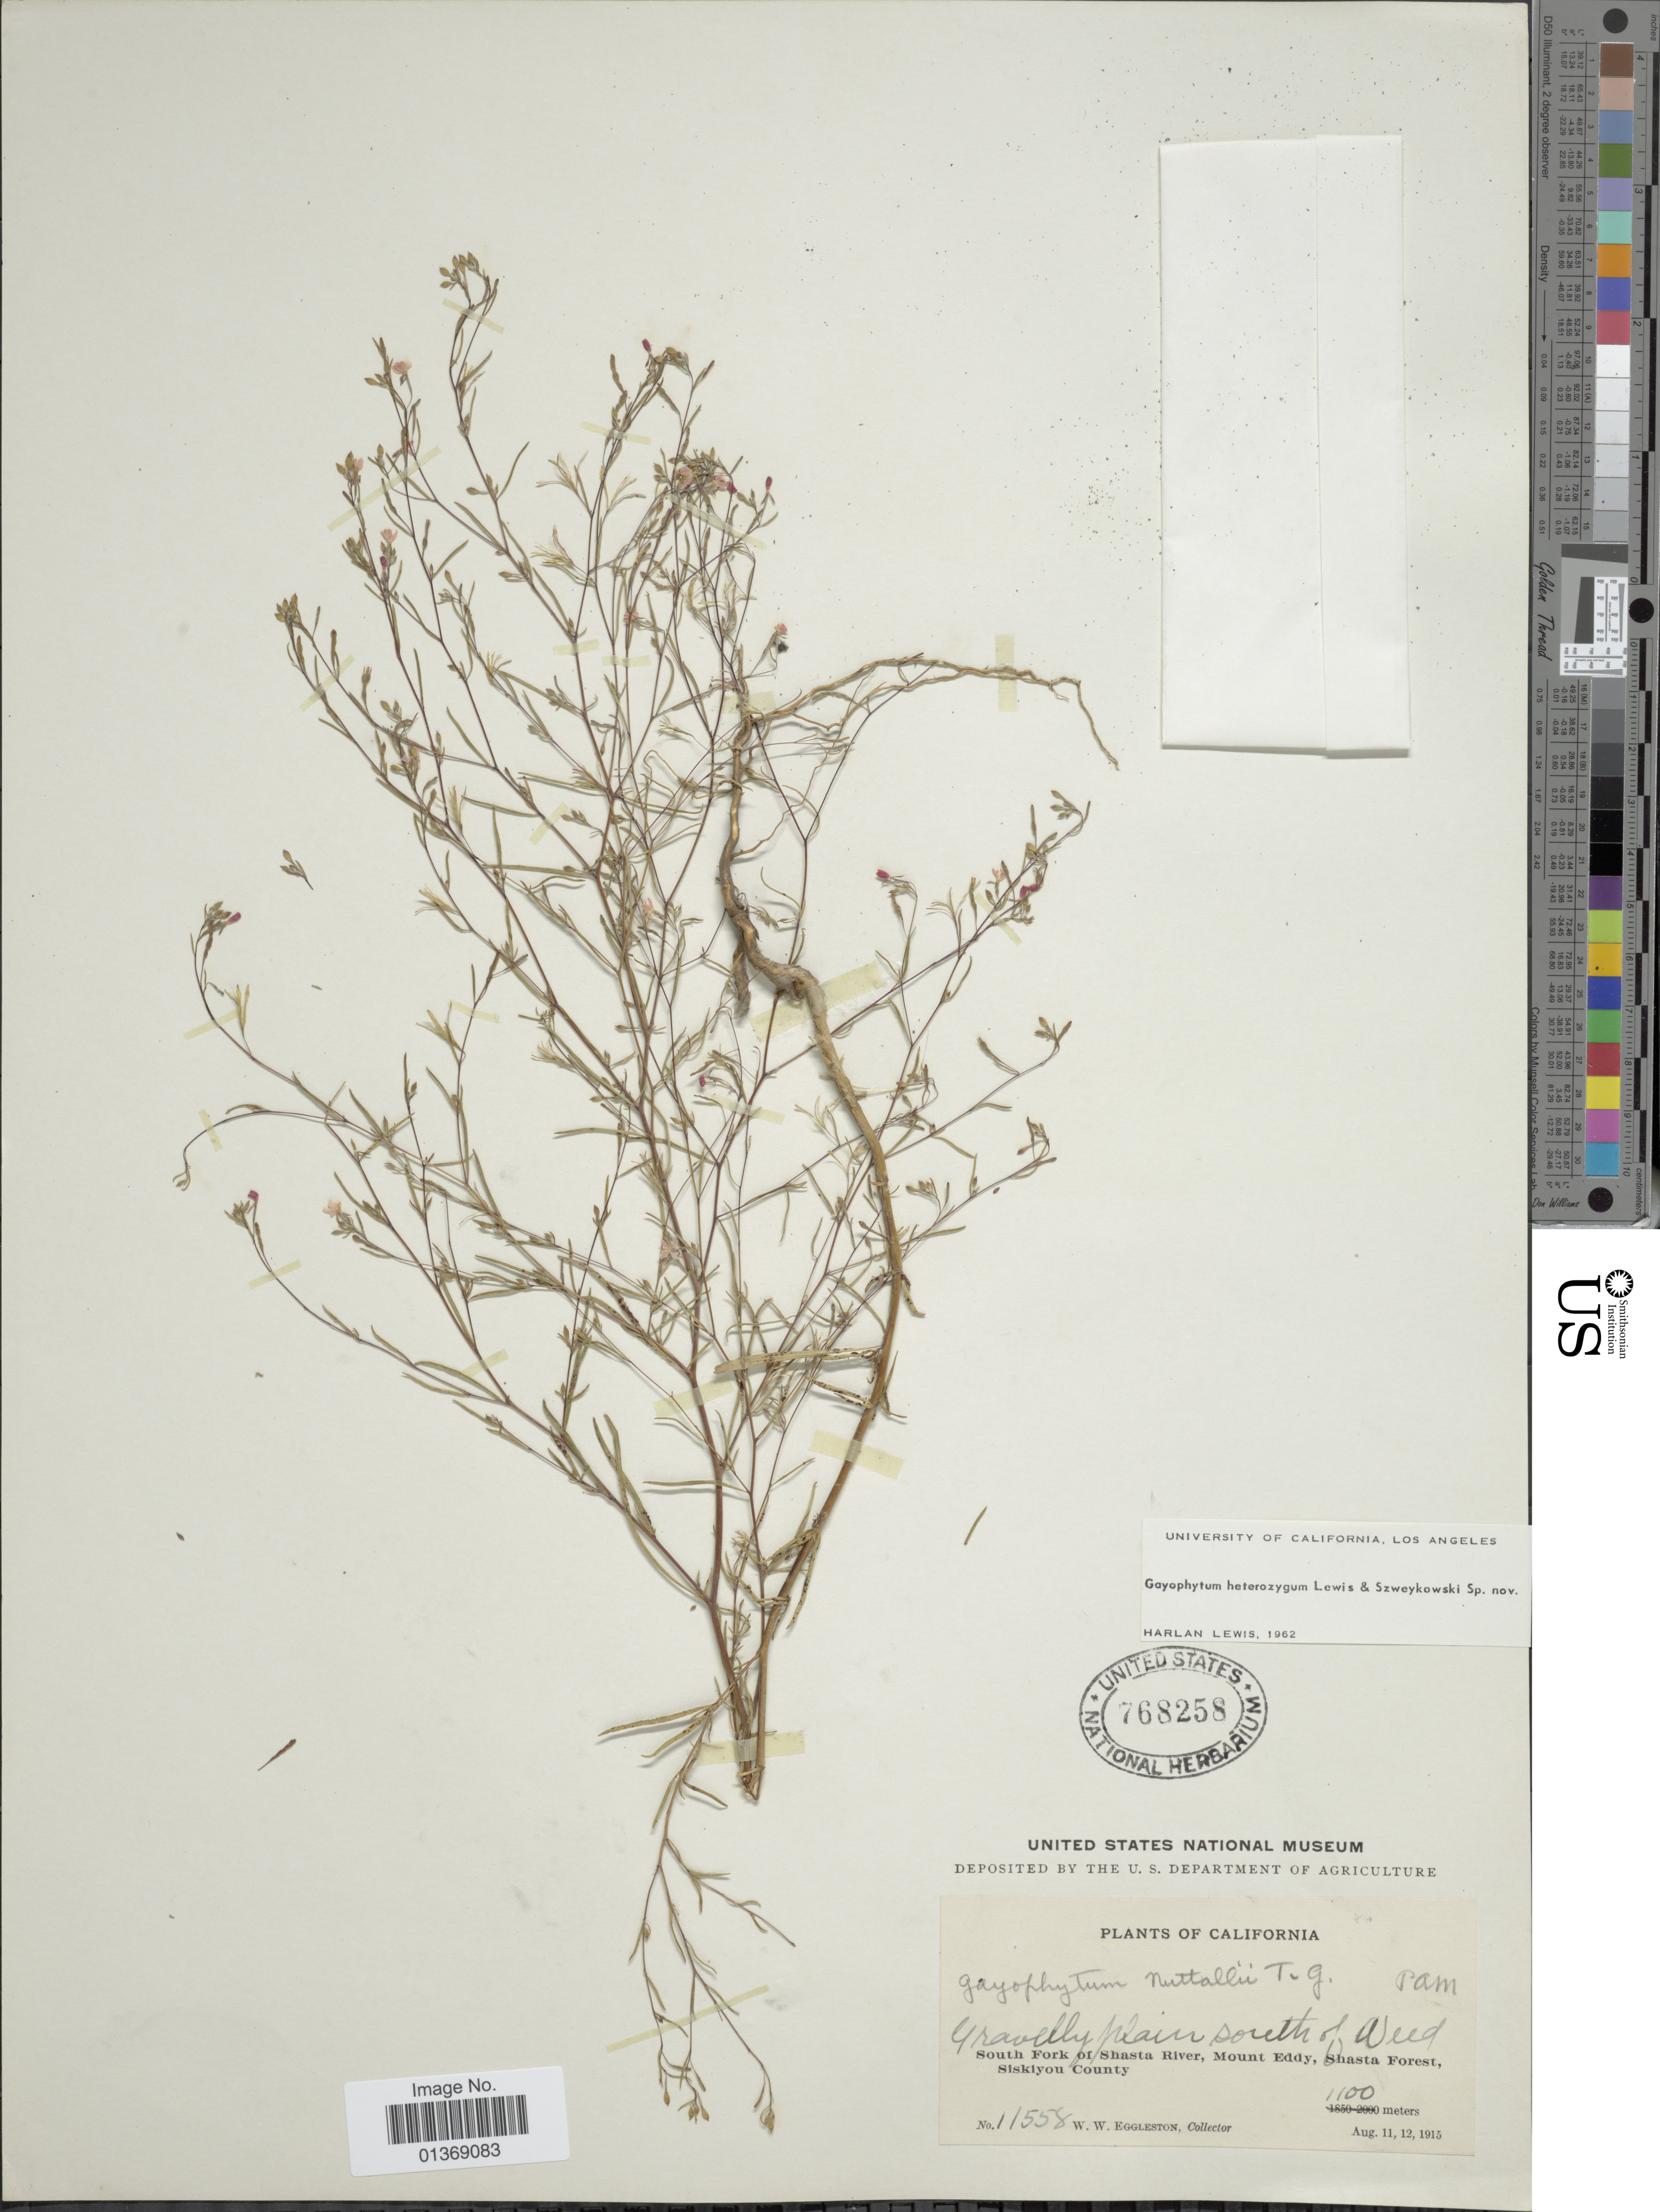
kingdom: Plantae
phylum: Tracheophyta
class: Magnoliopsida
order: Myrtales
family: Onagraceae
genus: Gayophytum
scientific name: Gayophytum heterozygum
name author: F. H. Lewis & Szweyk.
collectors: W. W. Eggleston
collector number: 11558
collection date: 1915-08-11/1915-08-12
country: United States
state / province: California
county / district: Siskiyou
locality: South Fork of Shasta River, Mount Eddy, Shasta Forest, Siskiyou County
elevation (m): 1100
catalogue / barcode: US 768258